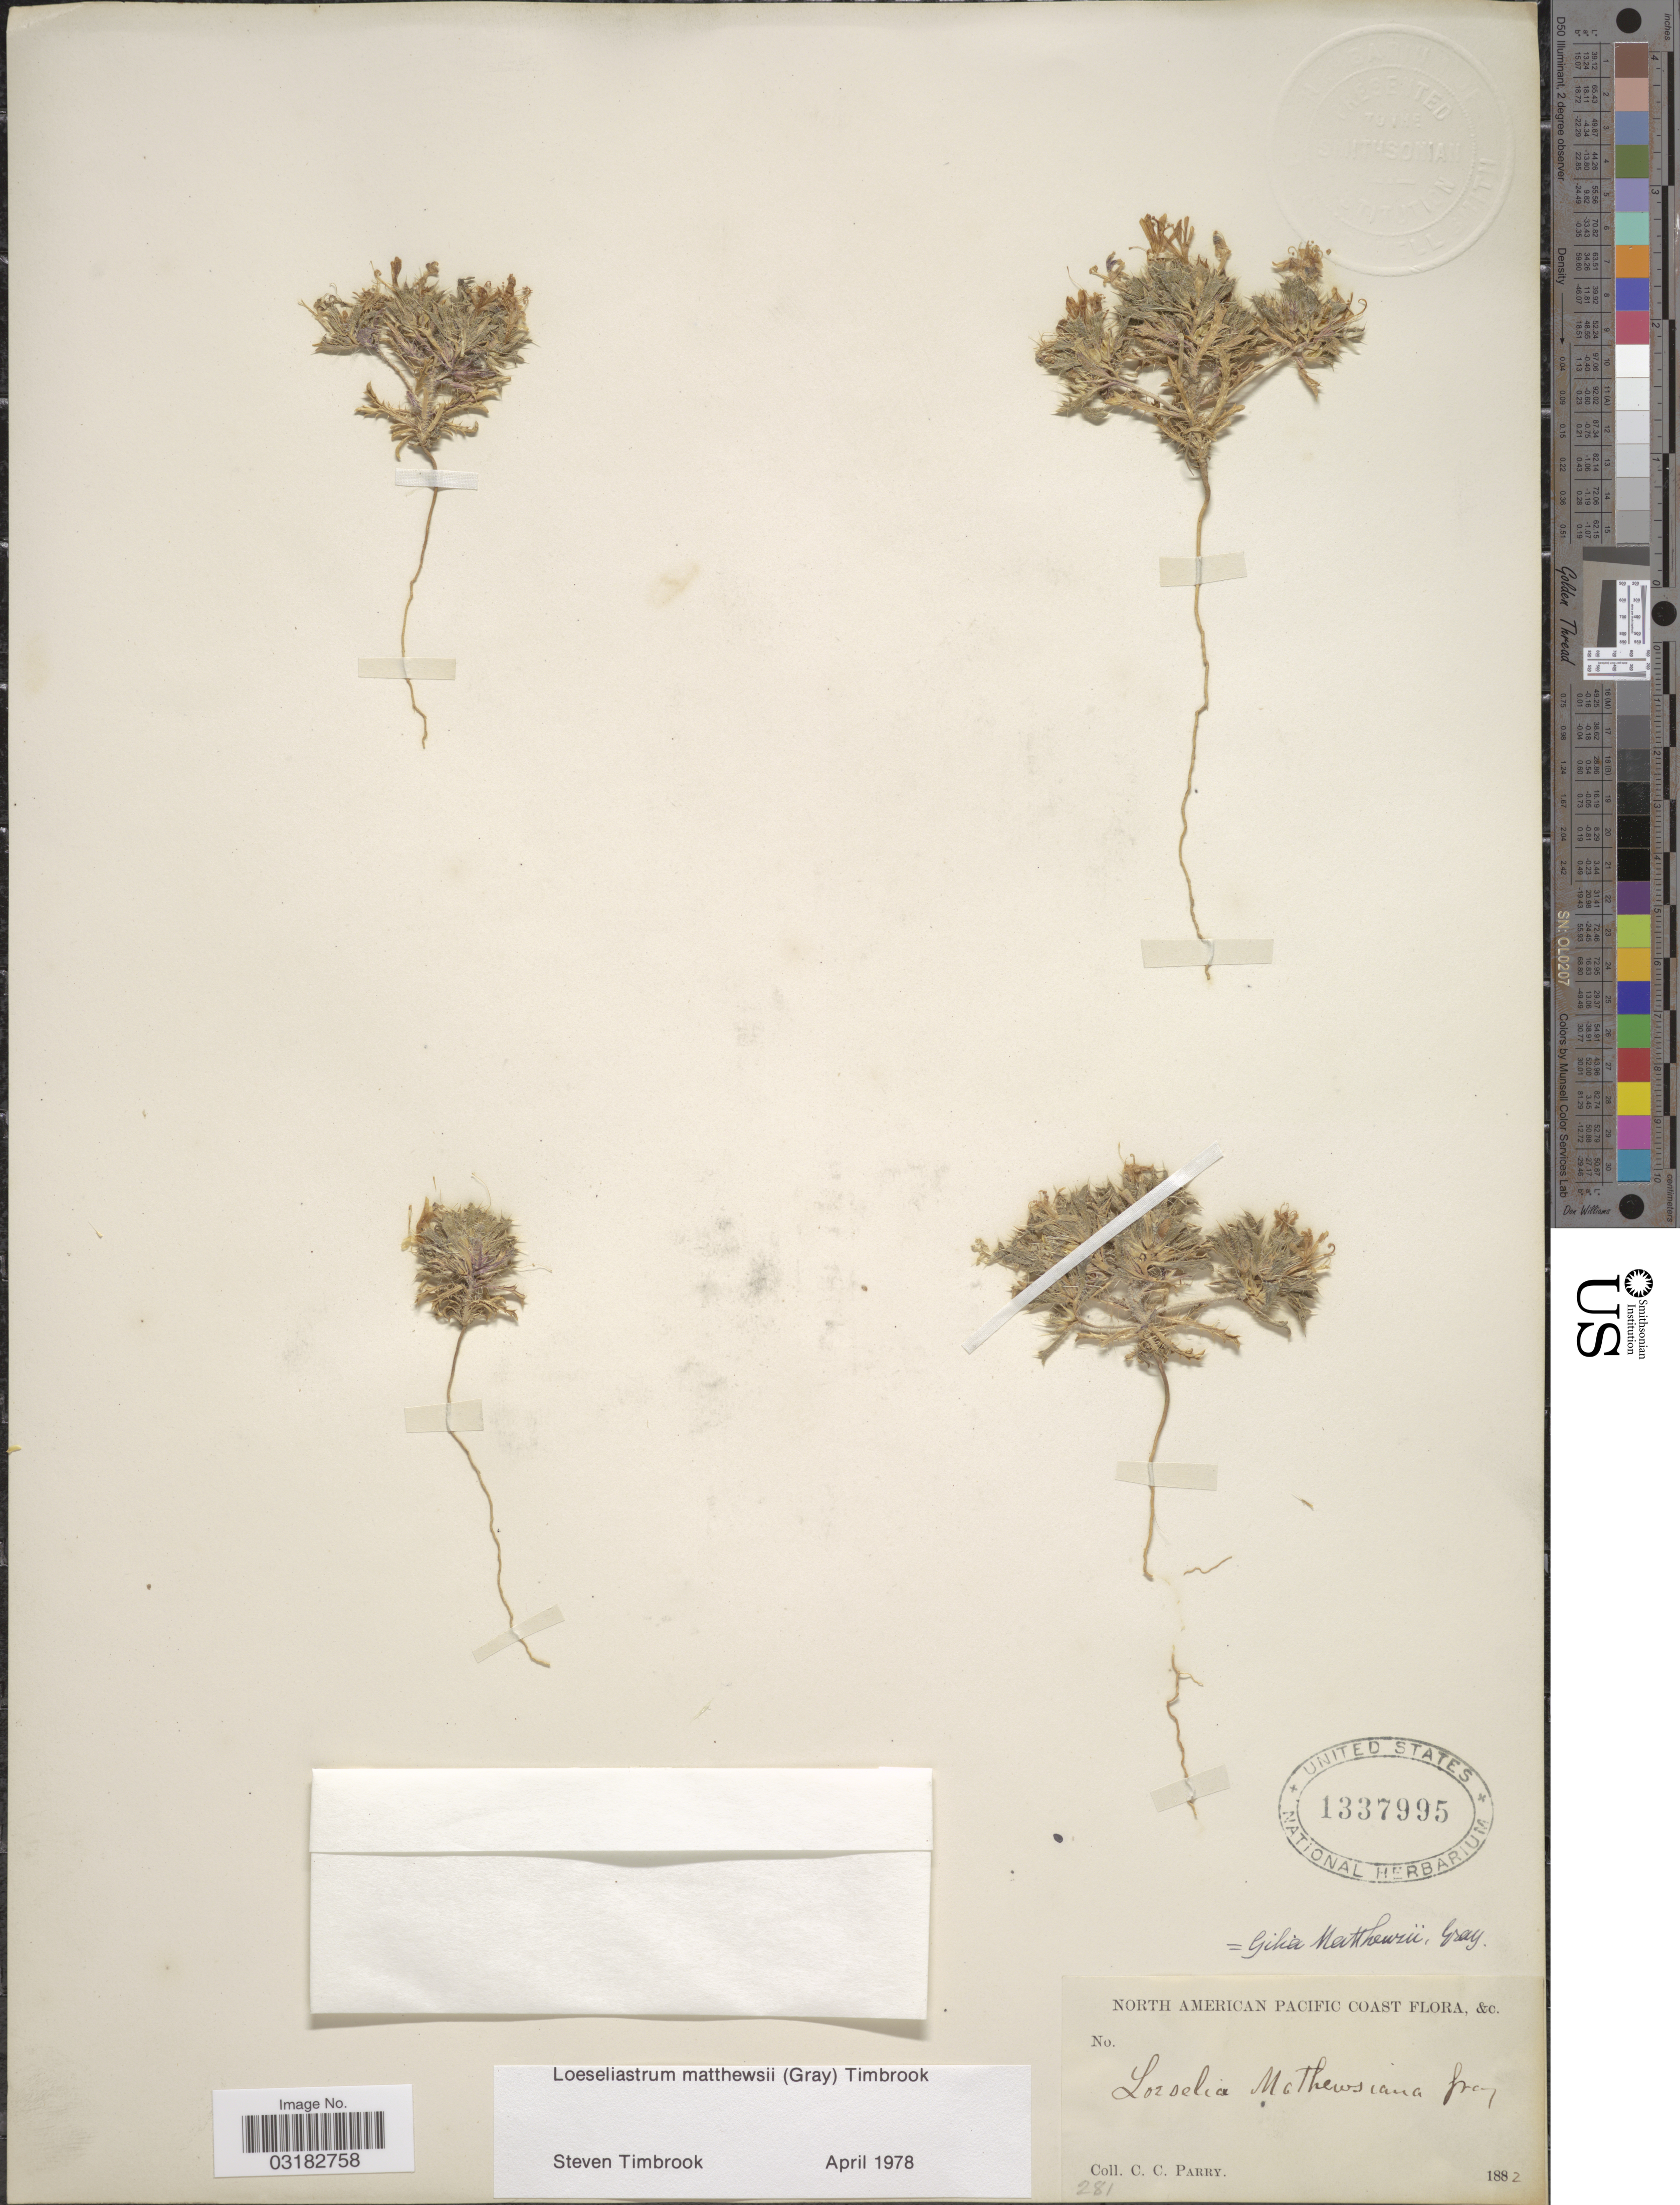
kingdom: Plantae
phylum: Tracheophyta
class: Magnoliopsida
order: Ericales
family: Polemoniaceae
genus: Loeseliastrum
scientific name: Loeseliastrum matthewsii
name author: (A. Gray) Timbrook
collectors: C. C. Parry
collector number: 281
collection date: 1882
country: United States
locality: Pacific Coast.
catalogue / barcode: US 1337995